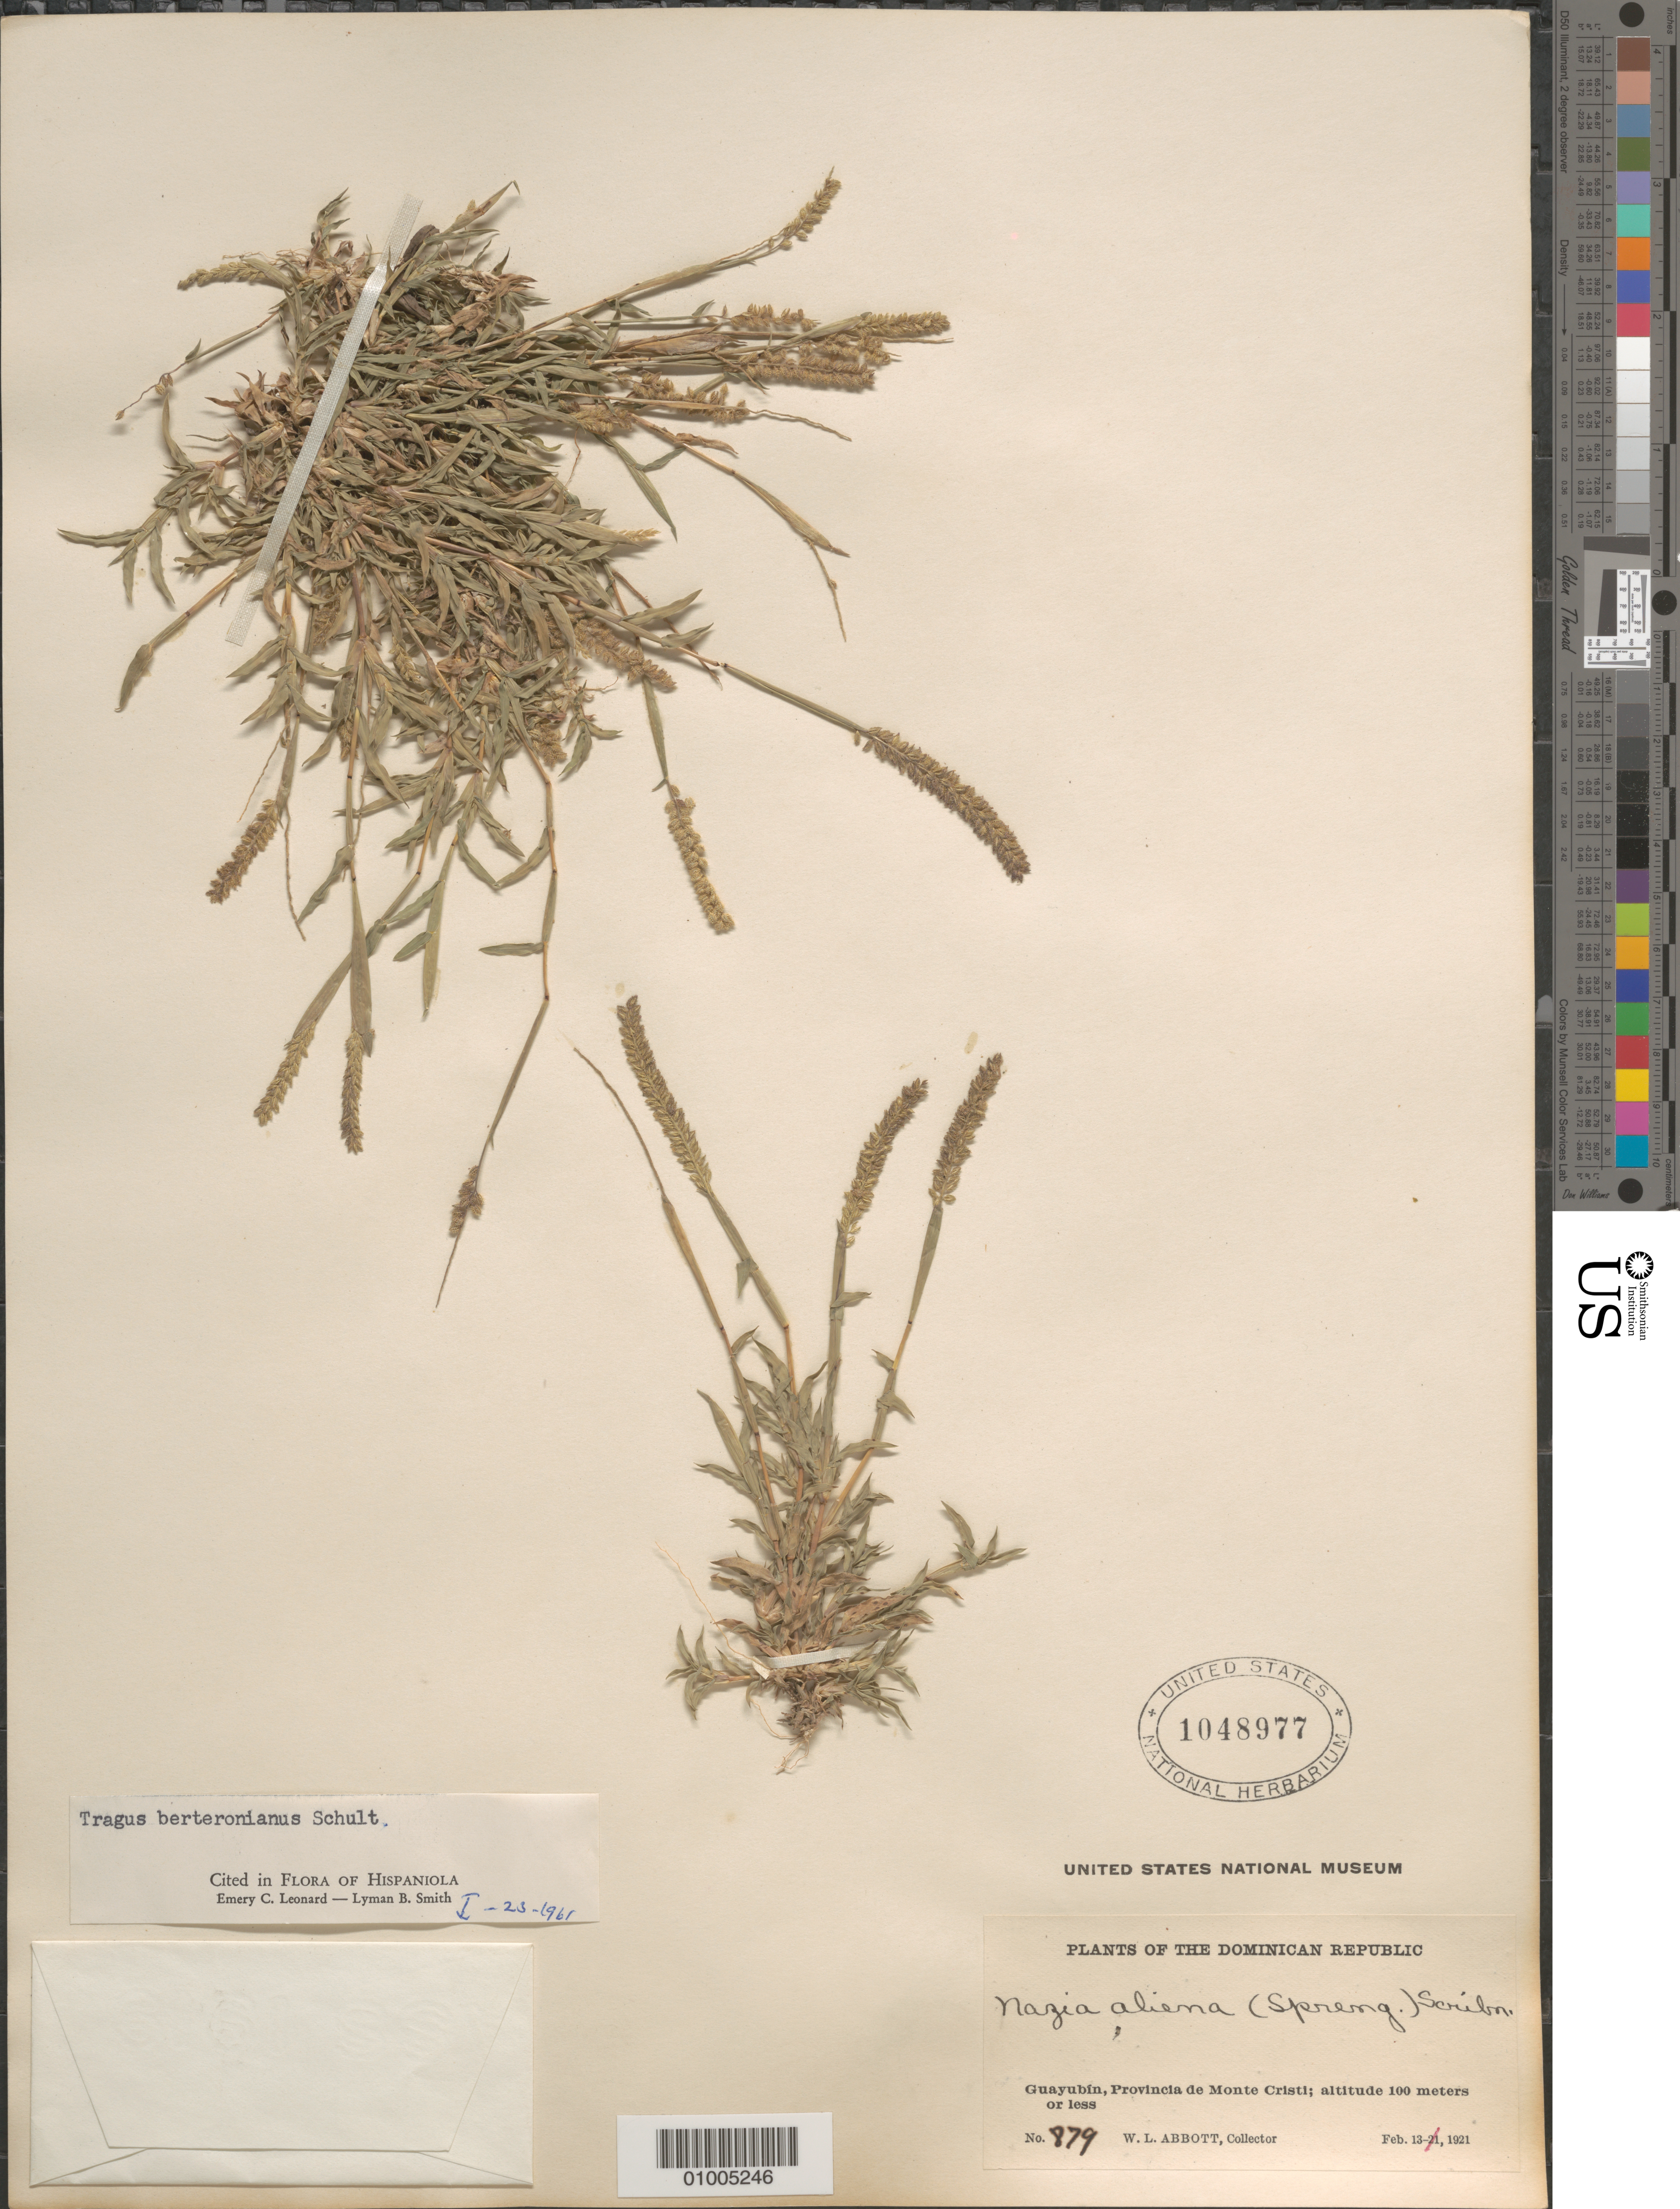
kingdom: Plantae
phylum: Tracheophyta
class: Liliopsida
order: Poales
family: Poaceae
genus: Tragus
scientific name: Tragus berteronianus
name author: Schult.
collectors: W. L. Abbott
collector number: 879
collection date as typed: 13 Feb 1921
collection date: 1921-02-13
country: Dominican Republic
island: Hispaniola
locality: Guayubin, Provincia de Monte Cristi;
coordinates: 0 N, 0 E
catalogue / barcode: US 1048977